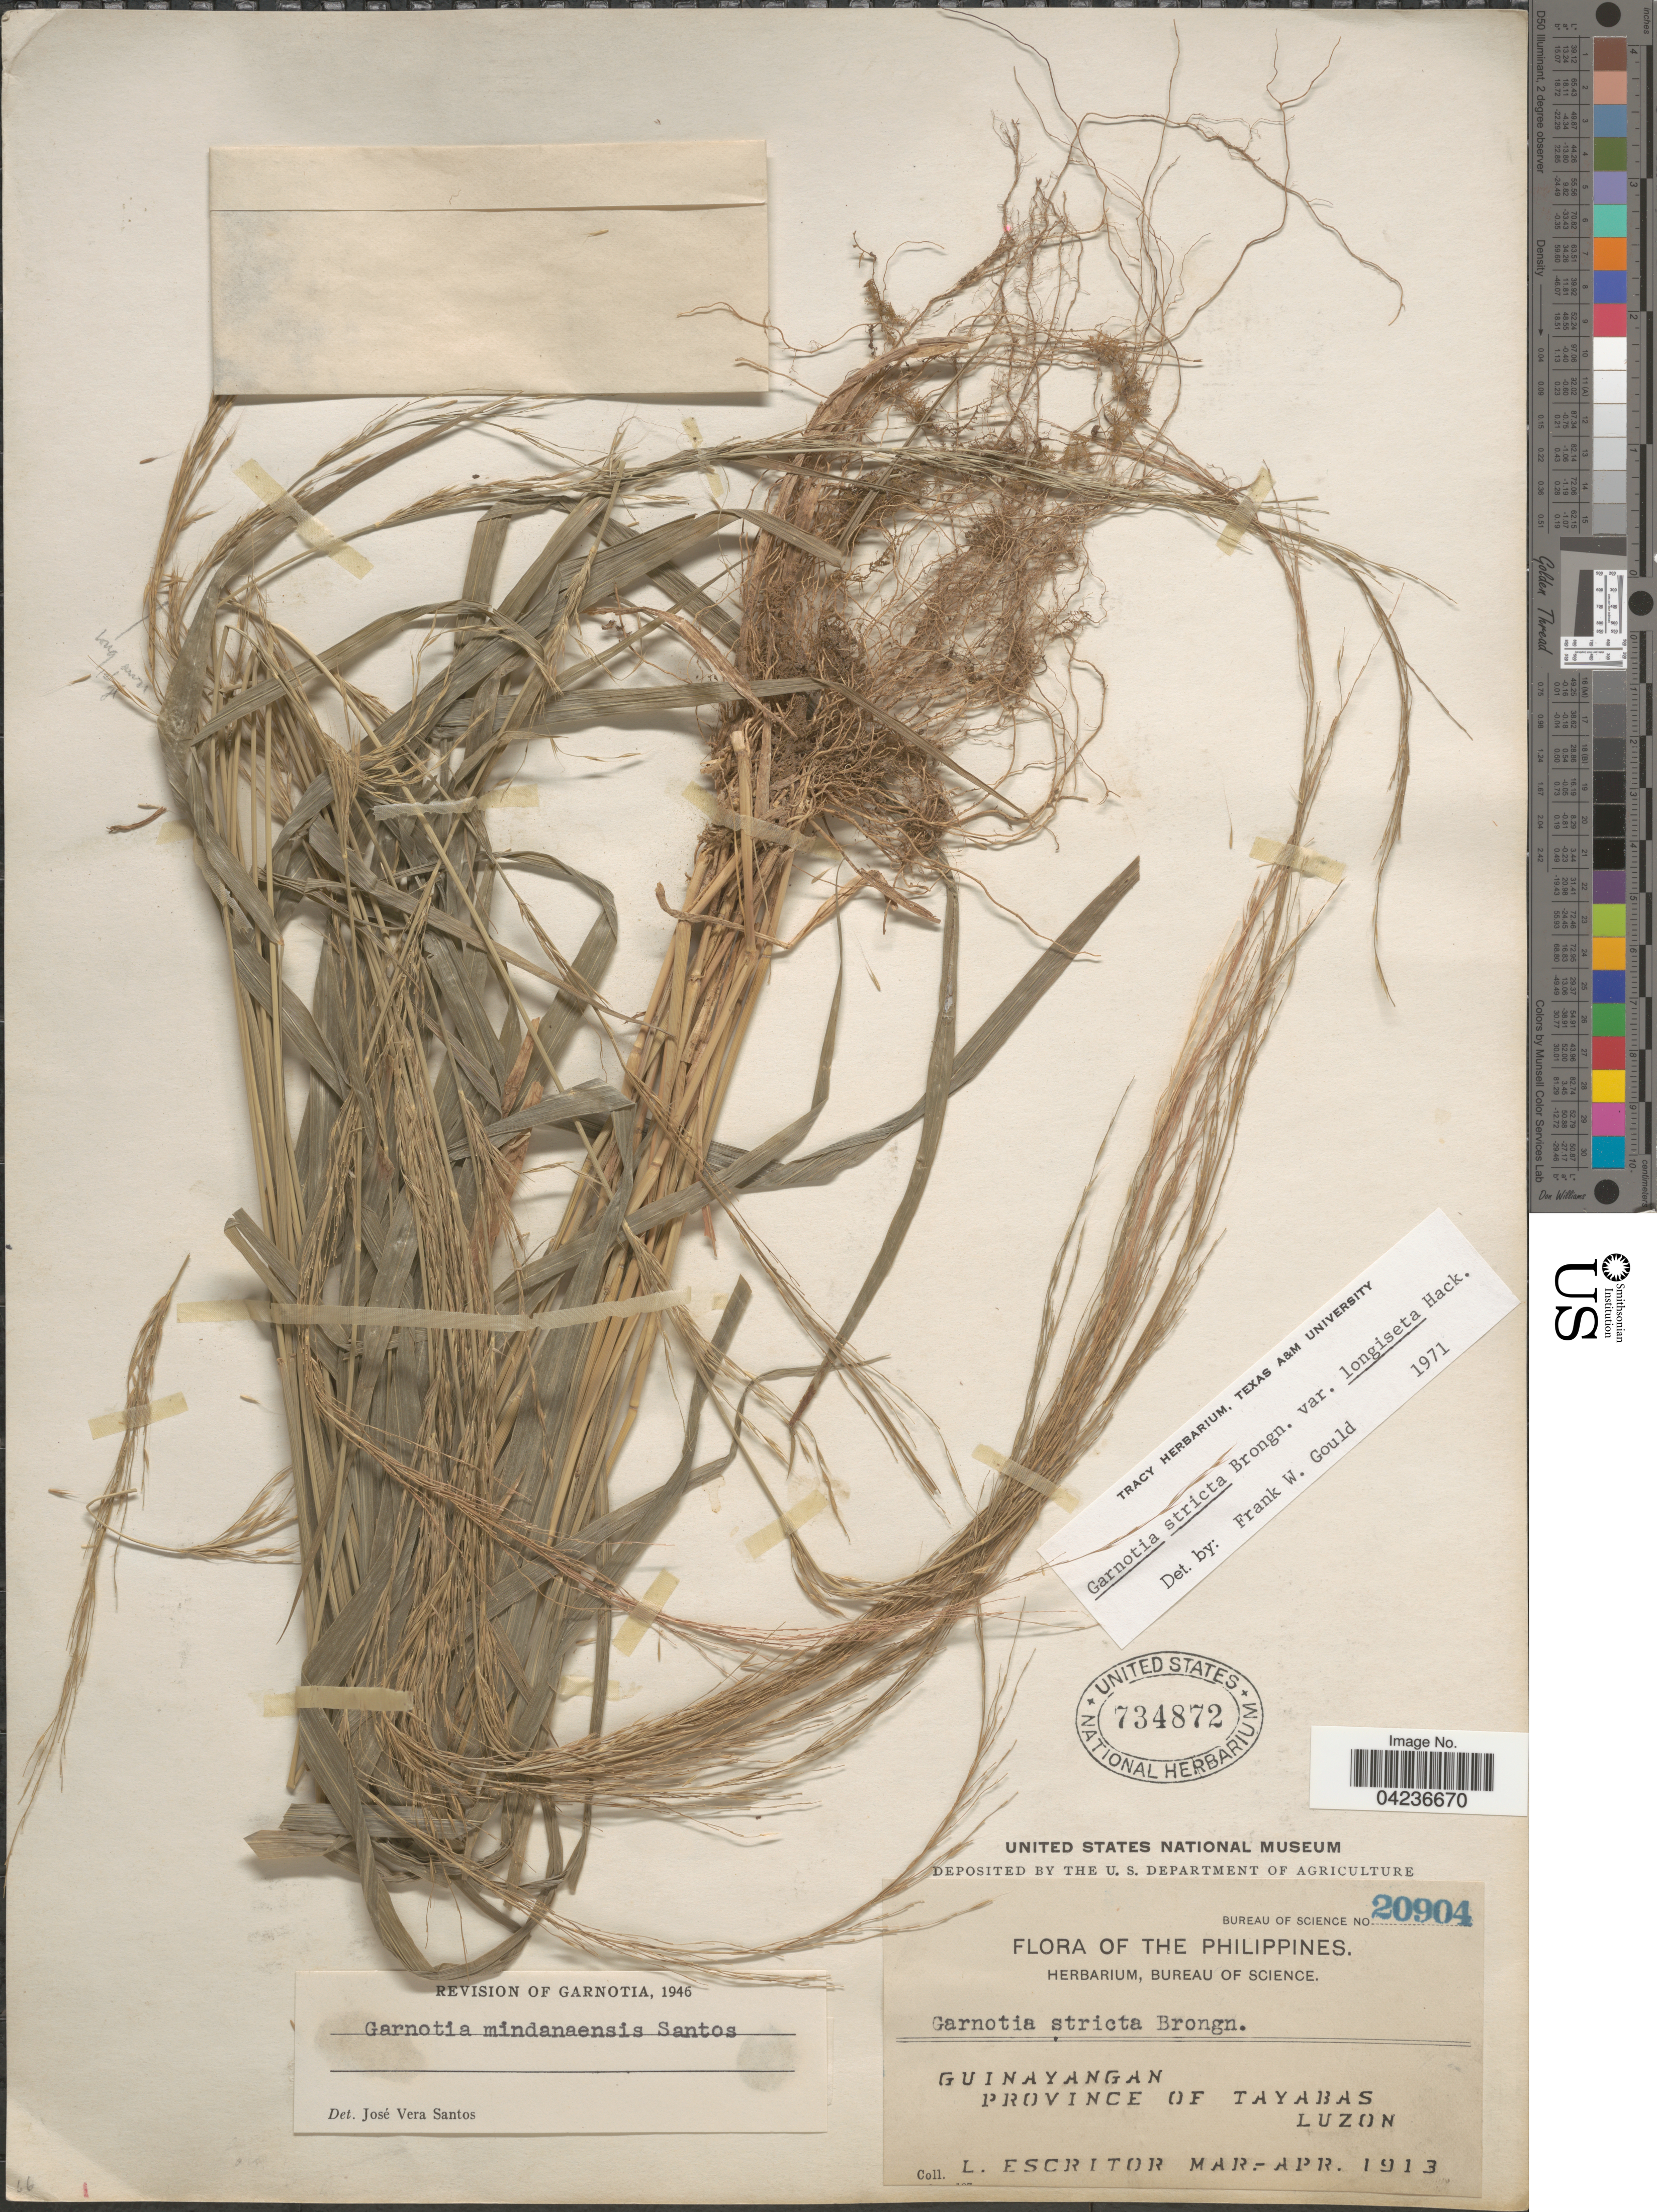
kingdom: Plantae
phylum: Tracheophyta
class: Liliopsida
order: Poales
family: Poaceae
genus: Garnotia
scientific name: Garnotia stricta var. longiseta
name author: Hack. in Kneuck.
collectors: L. Escritor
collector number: Bureau of Science 20904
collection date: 1913-03/1913-04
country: Philippines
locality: Guinayangan. Province of Tayabas. Luzon.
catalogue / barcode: US 734872